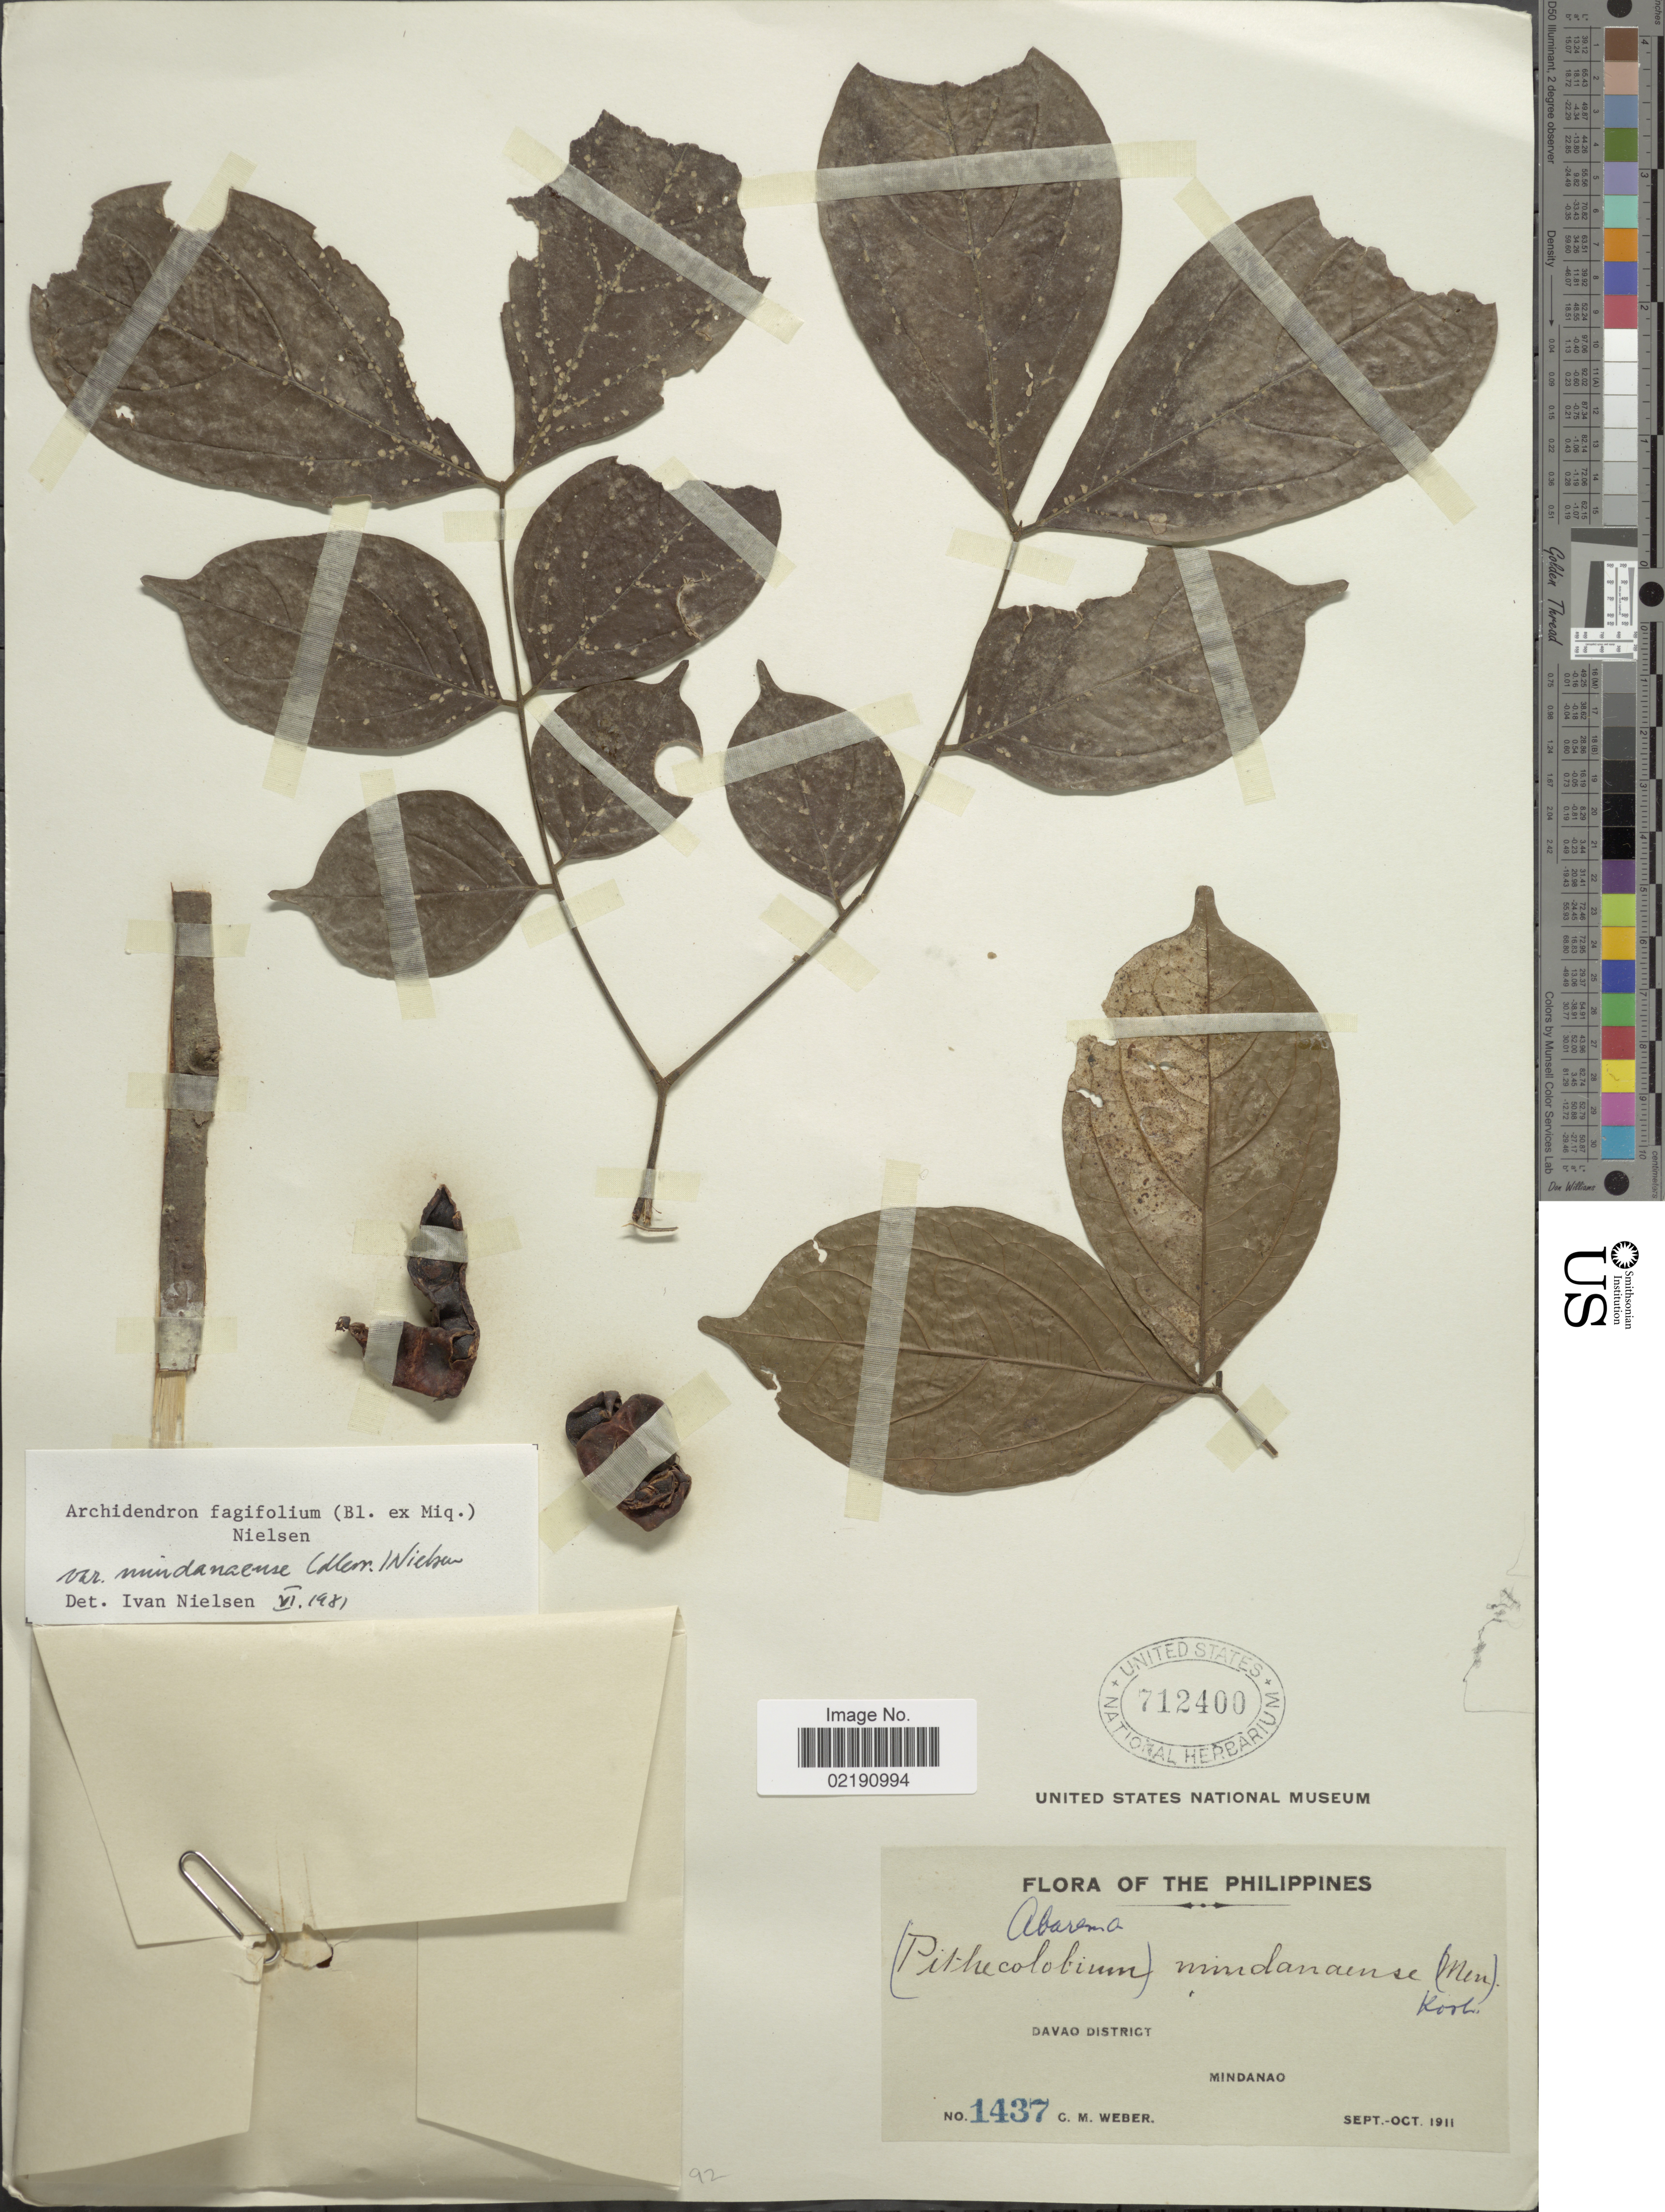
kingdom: Plantae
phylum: Tracheophyta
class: Magnoliopsida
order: Fabales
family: Fabaceae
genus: Archidendron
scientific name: Archidendron fagifolium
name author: Nielson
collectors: C. M. Weber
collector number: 1437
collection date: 1911-09/1911-10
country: Philippines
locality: Davao District, Mindanao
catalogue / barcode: US 712400